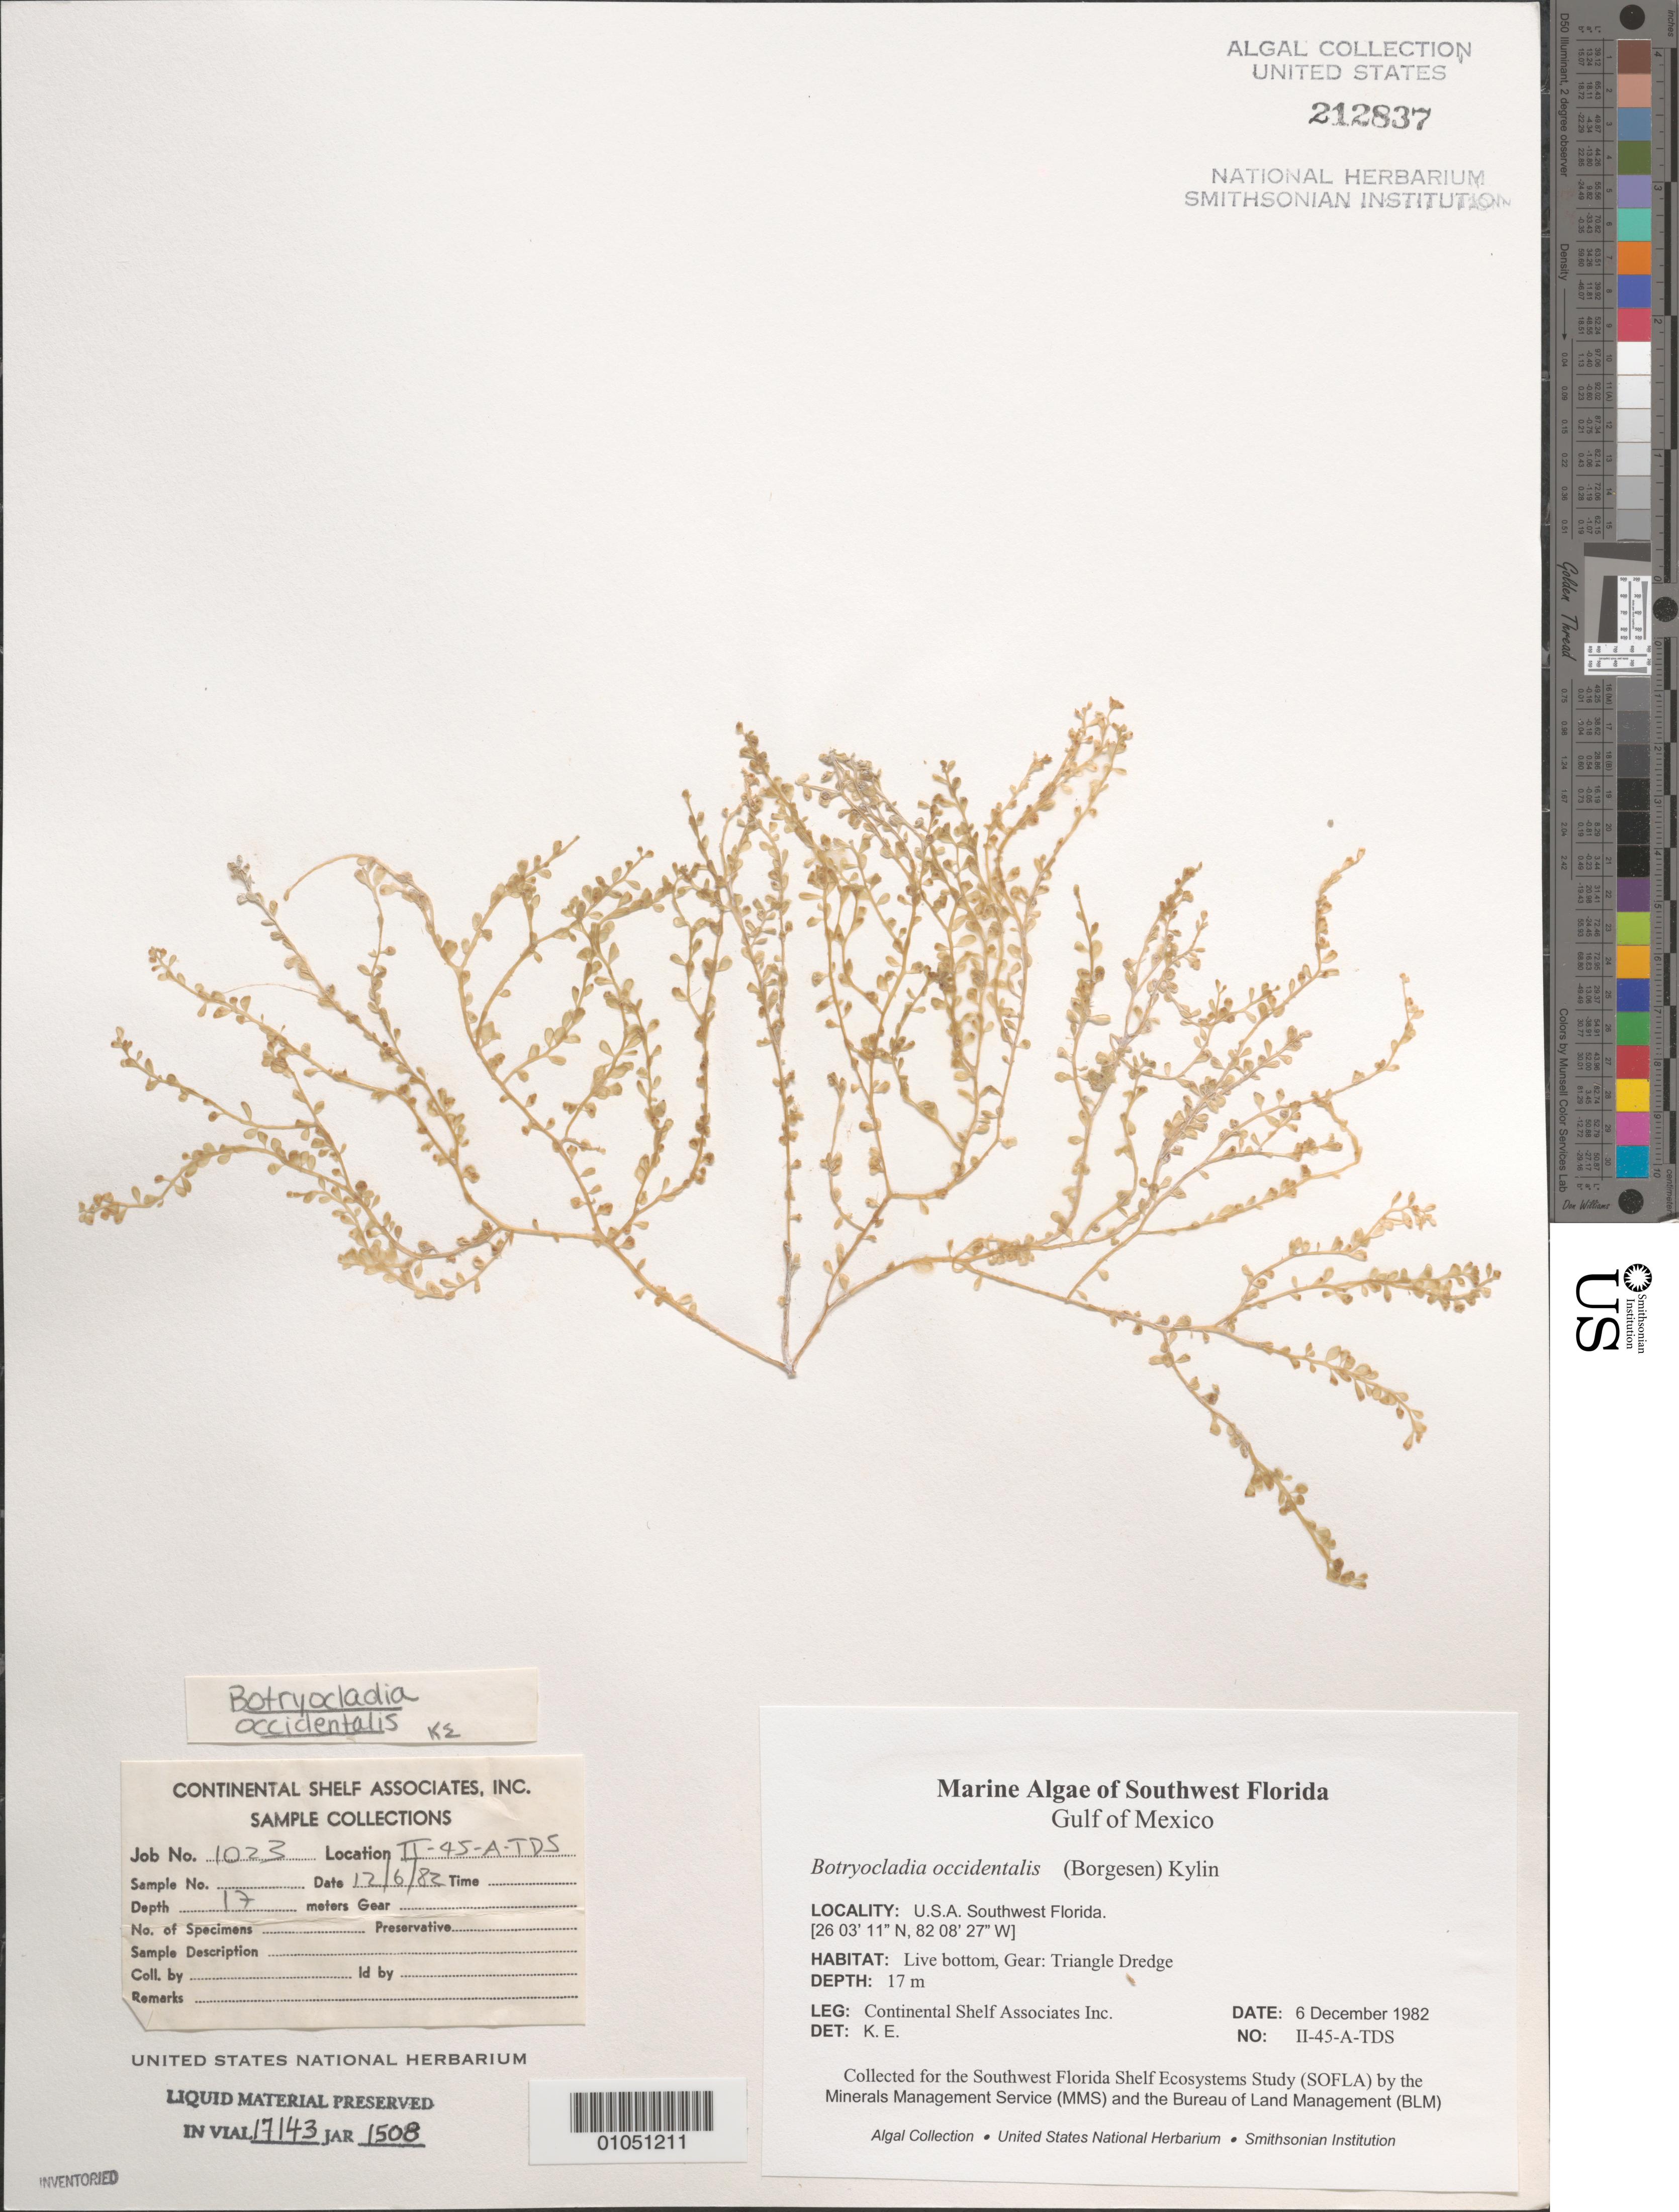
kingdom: Plantae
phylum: Rhodophyta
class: Florideophyceae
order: Rhodymeniales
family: Rhodymeniaceae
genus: Botryocladia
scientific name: Botryocladia occidentalis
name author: (Børgesen) Kylin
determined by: E., K.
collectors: Continental Shelf Associates for the MMS/BLM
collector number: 1023-II-45-A-TDS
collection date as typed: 06 Dec 1982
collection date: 1982-12-06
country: United States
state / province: Florida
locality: Gulf of Mexico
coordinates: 26 03'11"N, 82 08'27"W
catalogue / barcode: US 212837